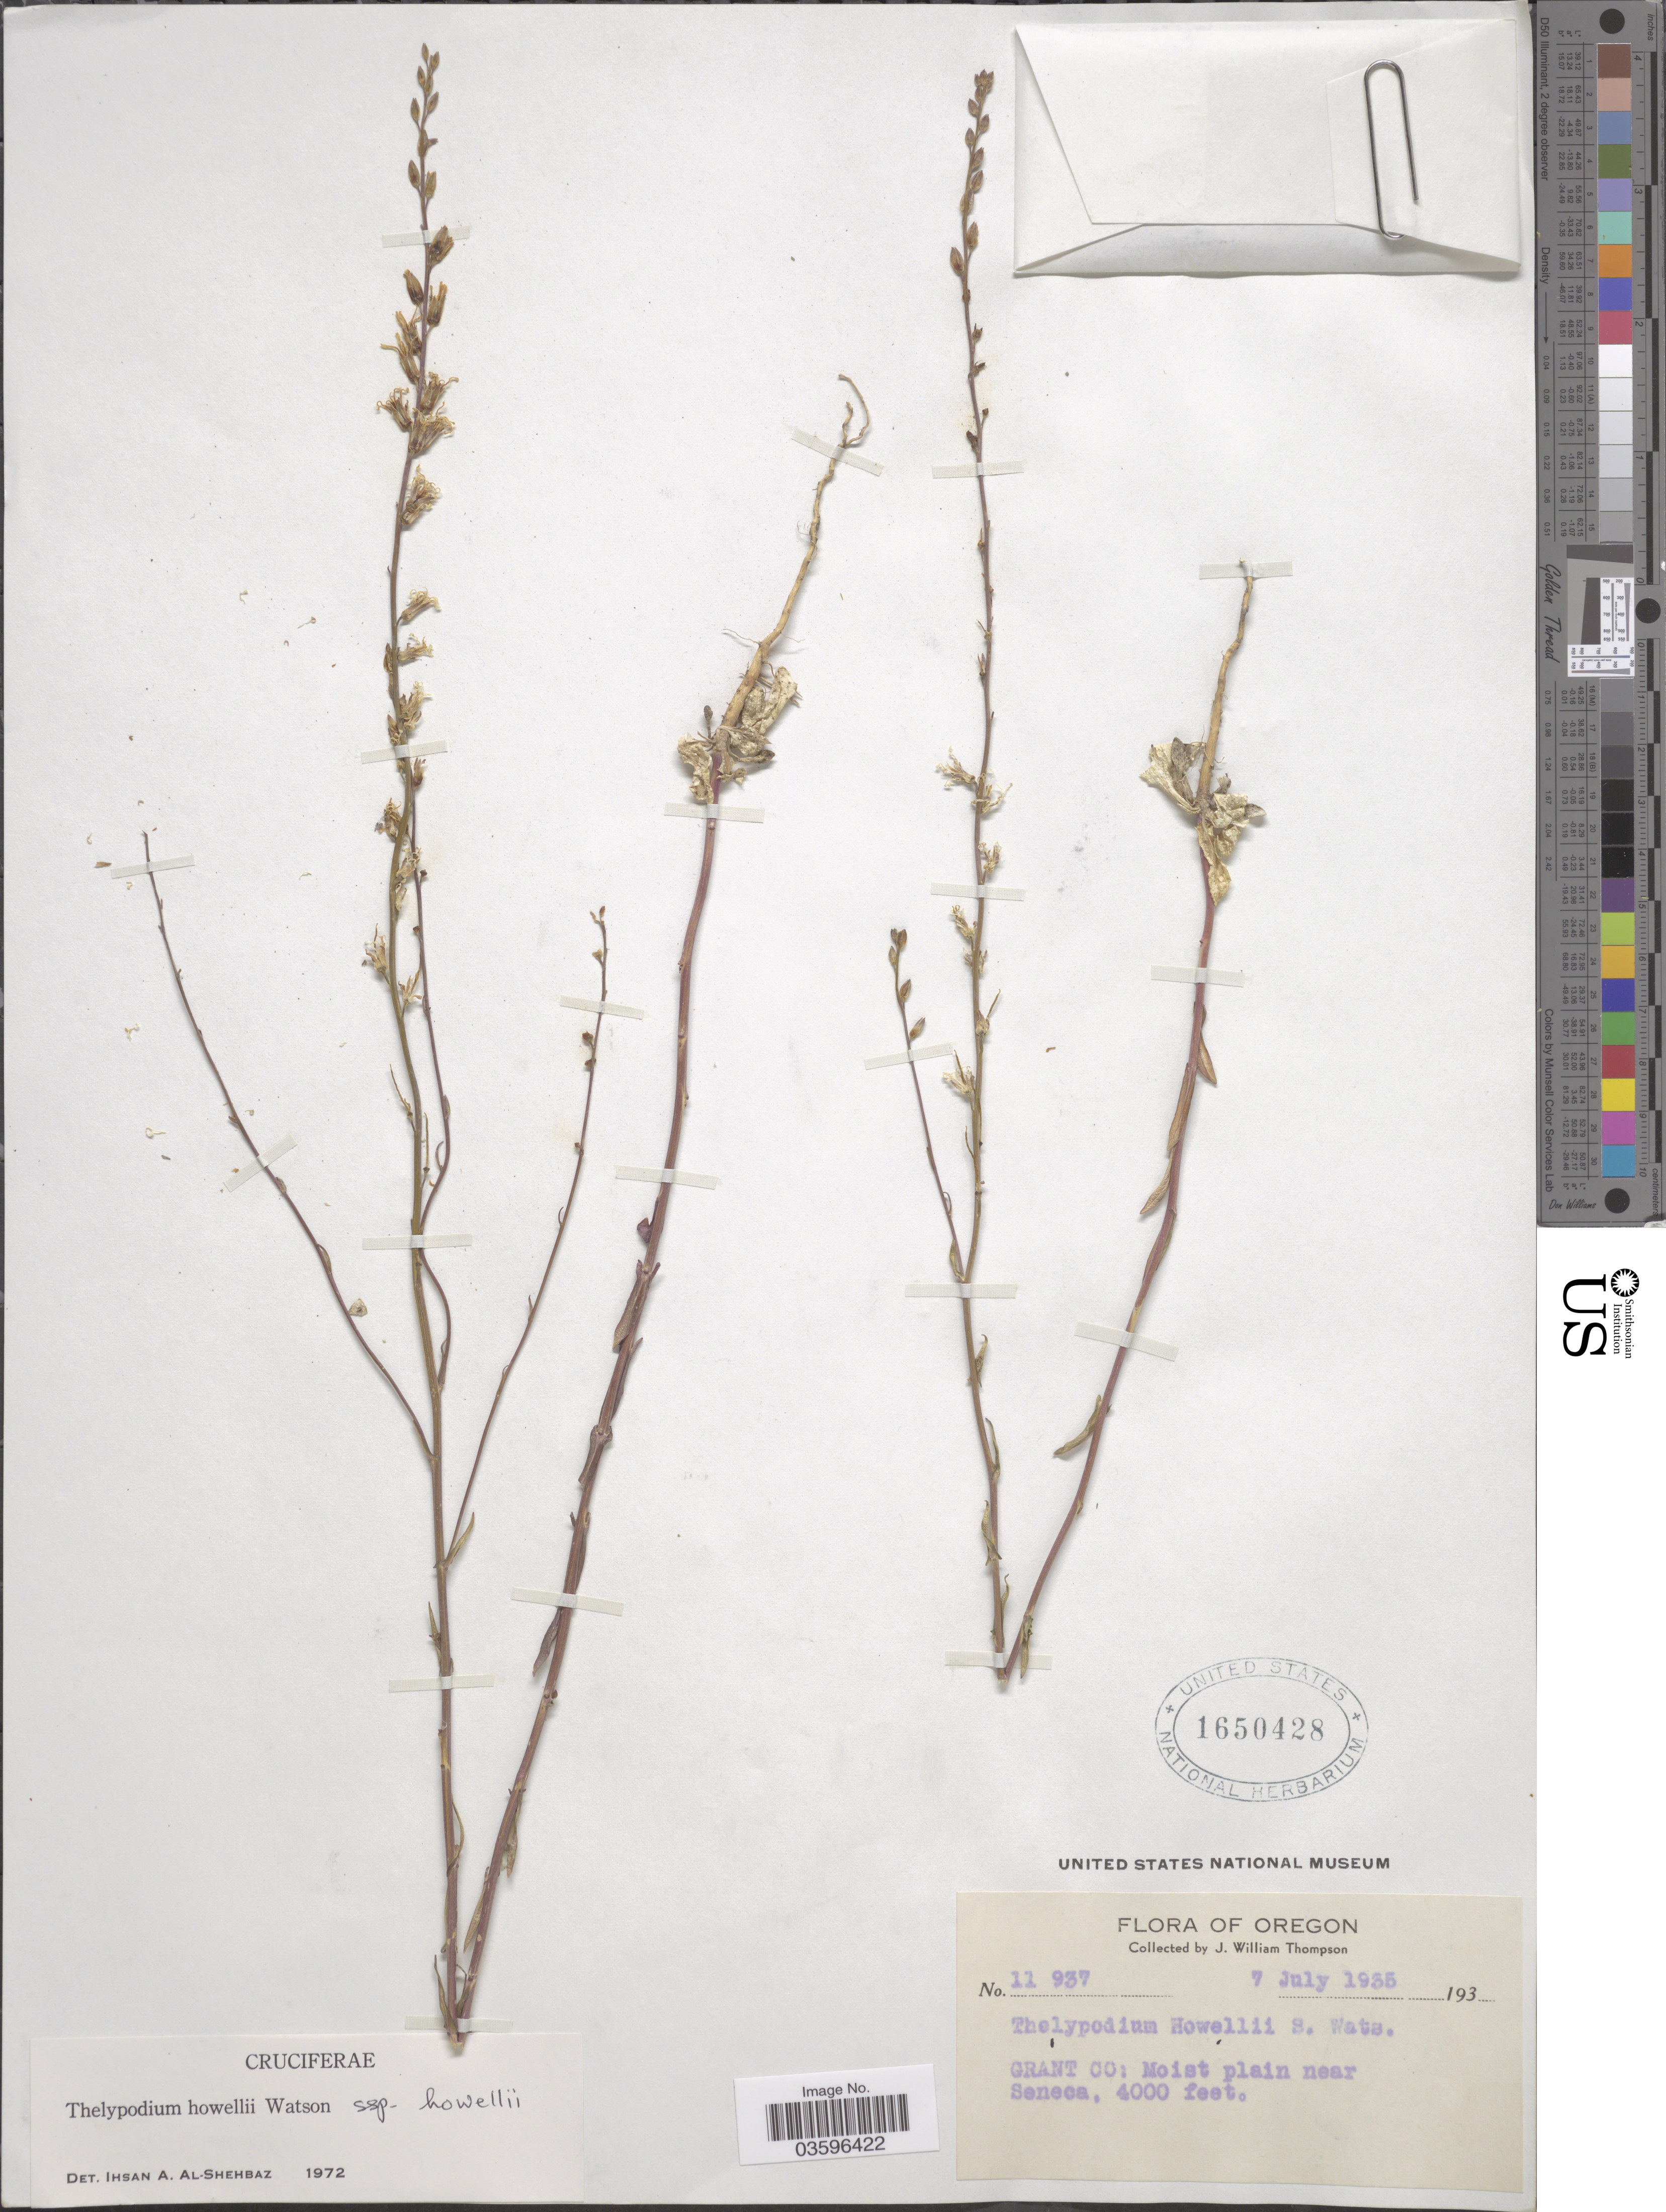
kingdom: Plantae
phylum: Tracheophyta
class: Magnoliopsida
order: Brassicales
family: Brassicaceae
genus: Thelypodium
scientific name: Thelypodium howellii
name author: S. Watson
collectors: J. W. Thompson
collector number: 11937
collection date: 1935-07-07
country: United States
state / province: Oregon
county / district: Grant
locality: Grant Co: near Seneca.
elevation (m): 1219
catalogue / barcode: US 1650428